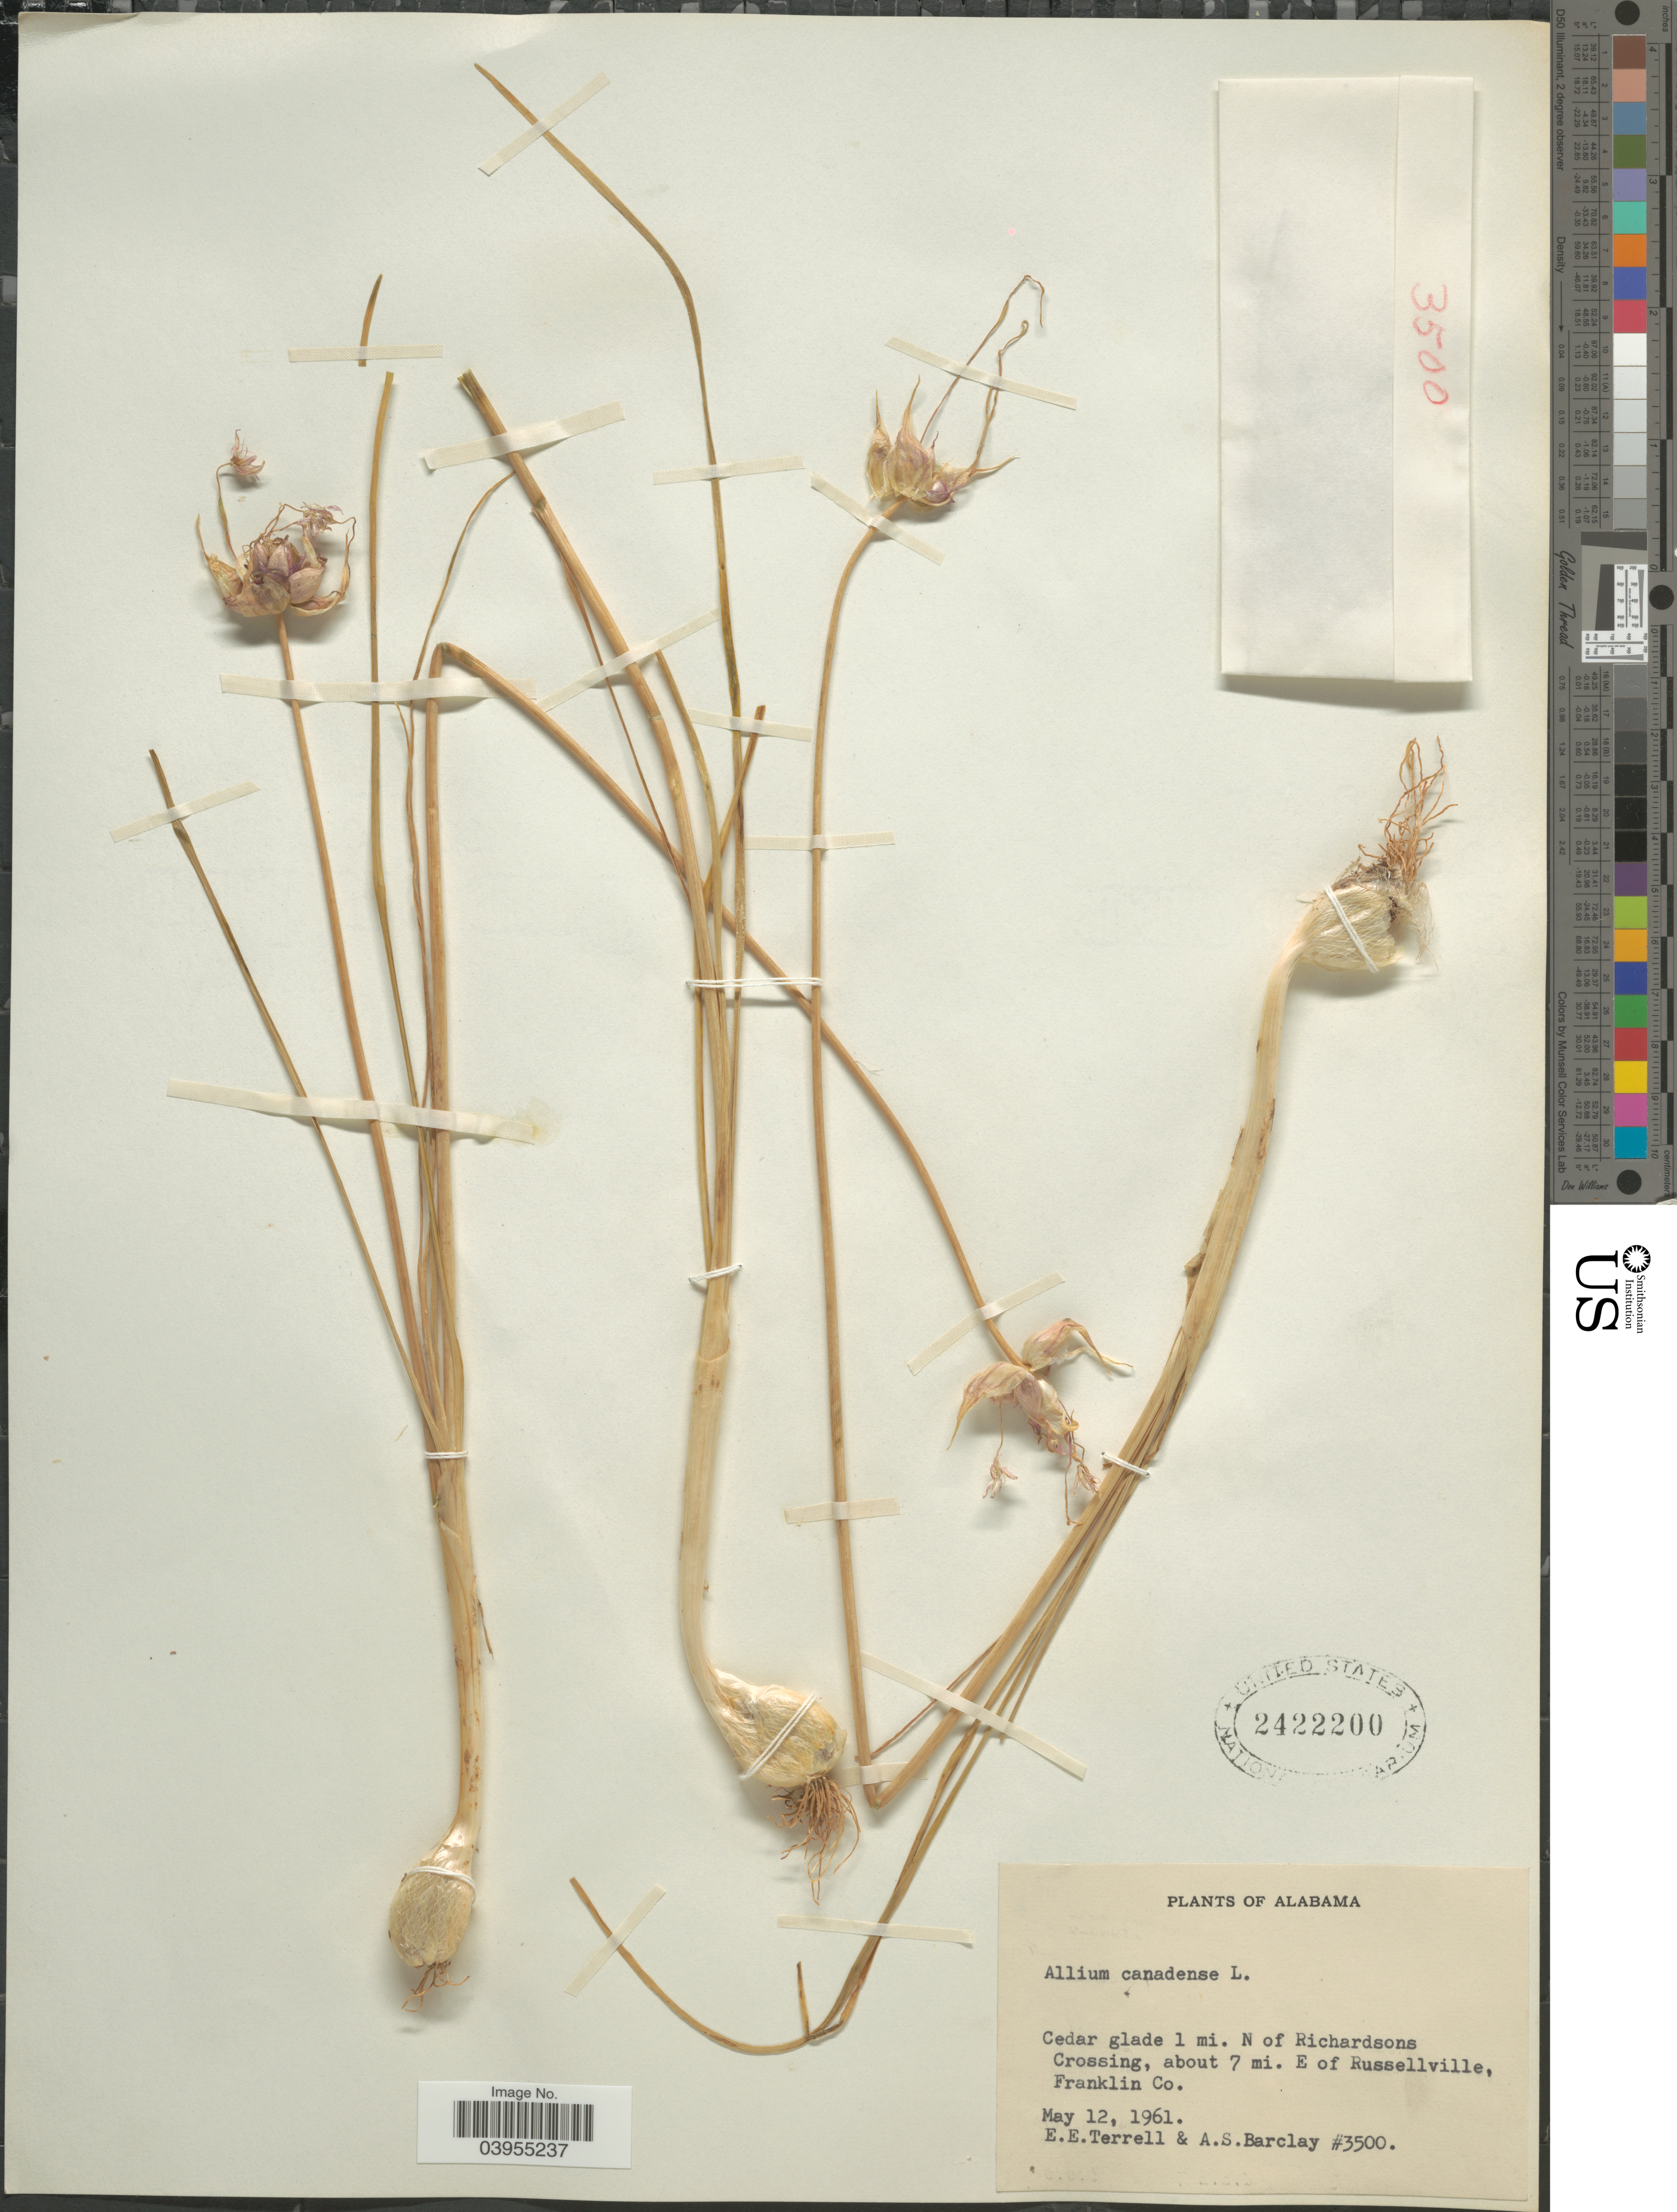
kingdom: Plantae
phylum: Tracheophyta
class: Liliopsida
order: Asparagales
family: Amaryllidaceae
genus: Allium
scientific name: Allium canadense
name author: L.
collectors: E. E. Terrell & A. S. Barclay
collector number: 3500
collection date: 1961-05-12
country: United States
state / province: Alabama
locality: Cedar glade 1 mi. N of Richardsons Crossing, about 7 mi. E of Russellville, Franklin Co.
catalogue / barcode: US 2422200